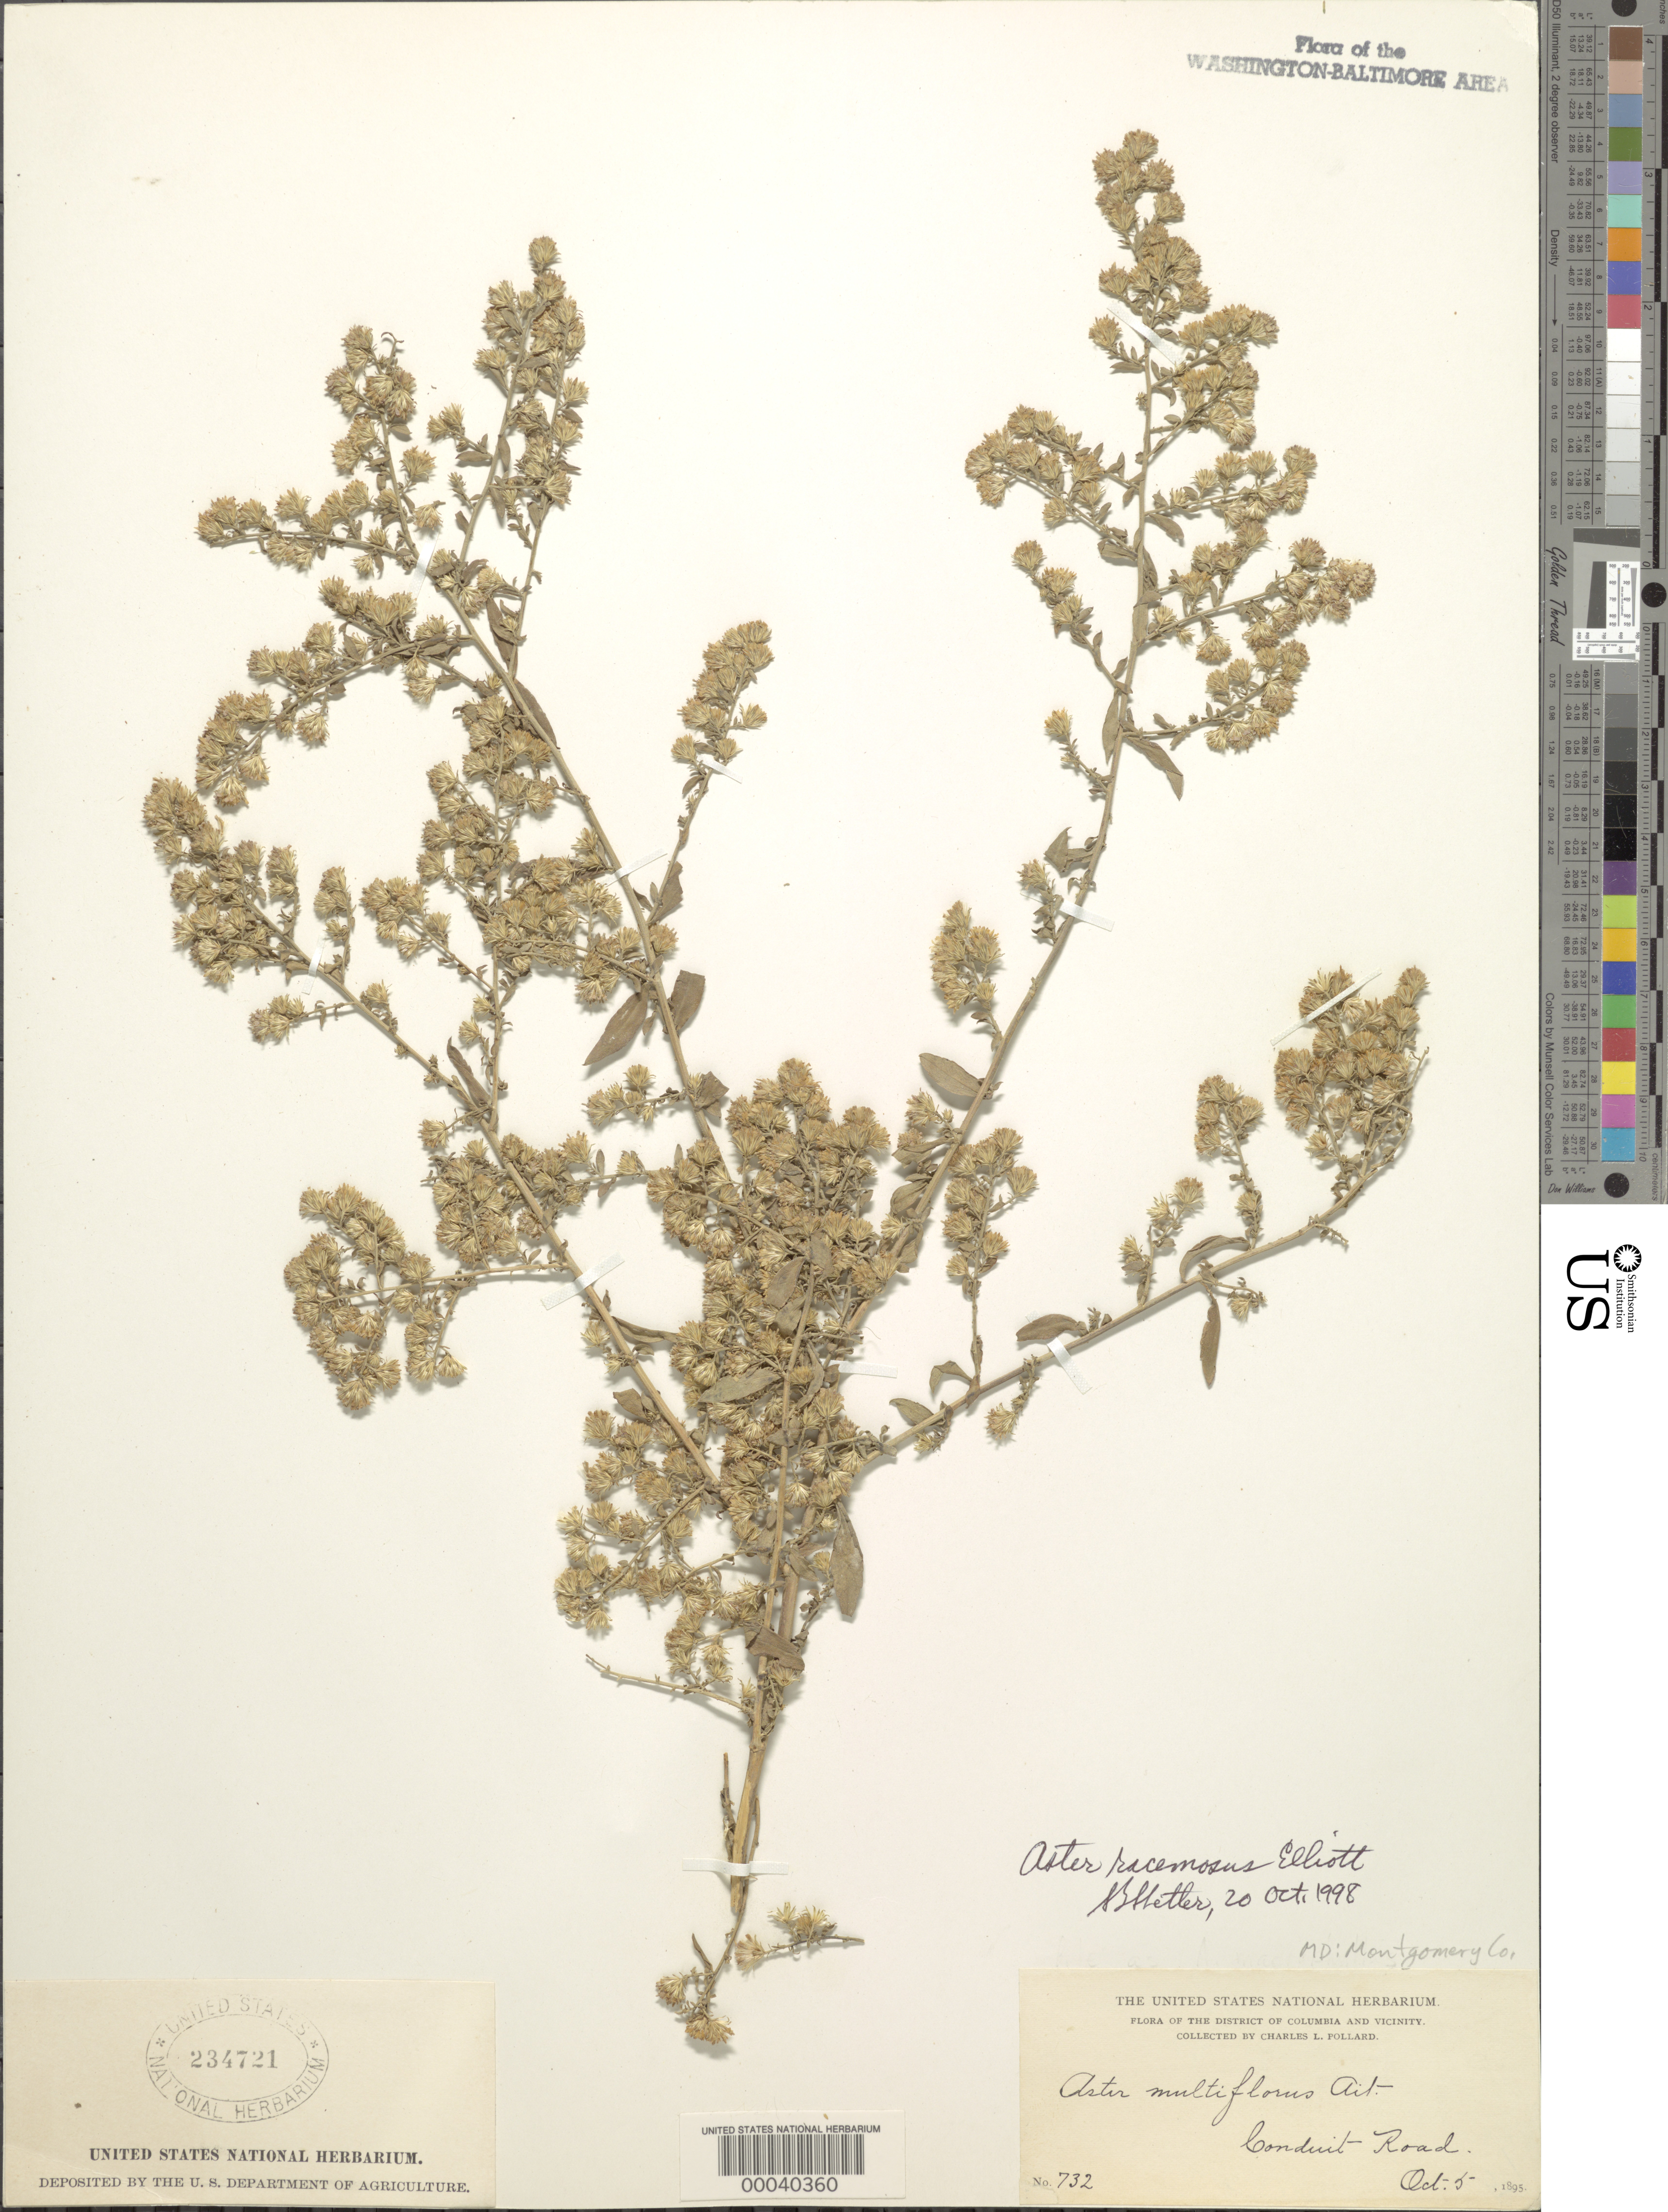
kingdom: Plantae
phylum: Tracheophyta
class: Magnoliopsida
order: Asterales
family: Asteraceae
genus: Symphyotrichum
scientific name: Symphyotrichum racemosum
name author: (Elliott) G.L. Nesom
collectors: C. L. Pollard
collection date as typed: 05 Oct 1895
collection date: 1895-10-05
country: United States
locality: Conduit Road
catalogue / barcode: US 234721